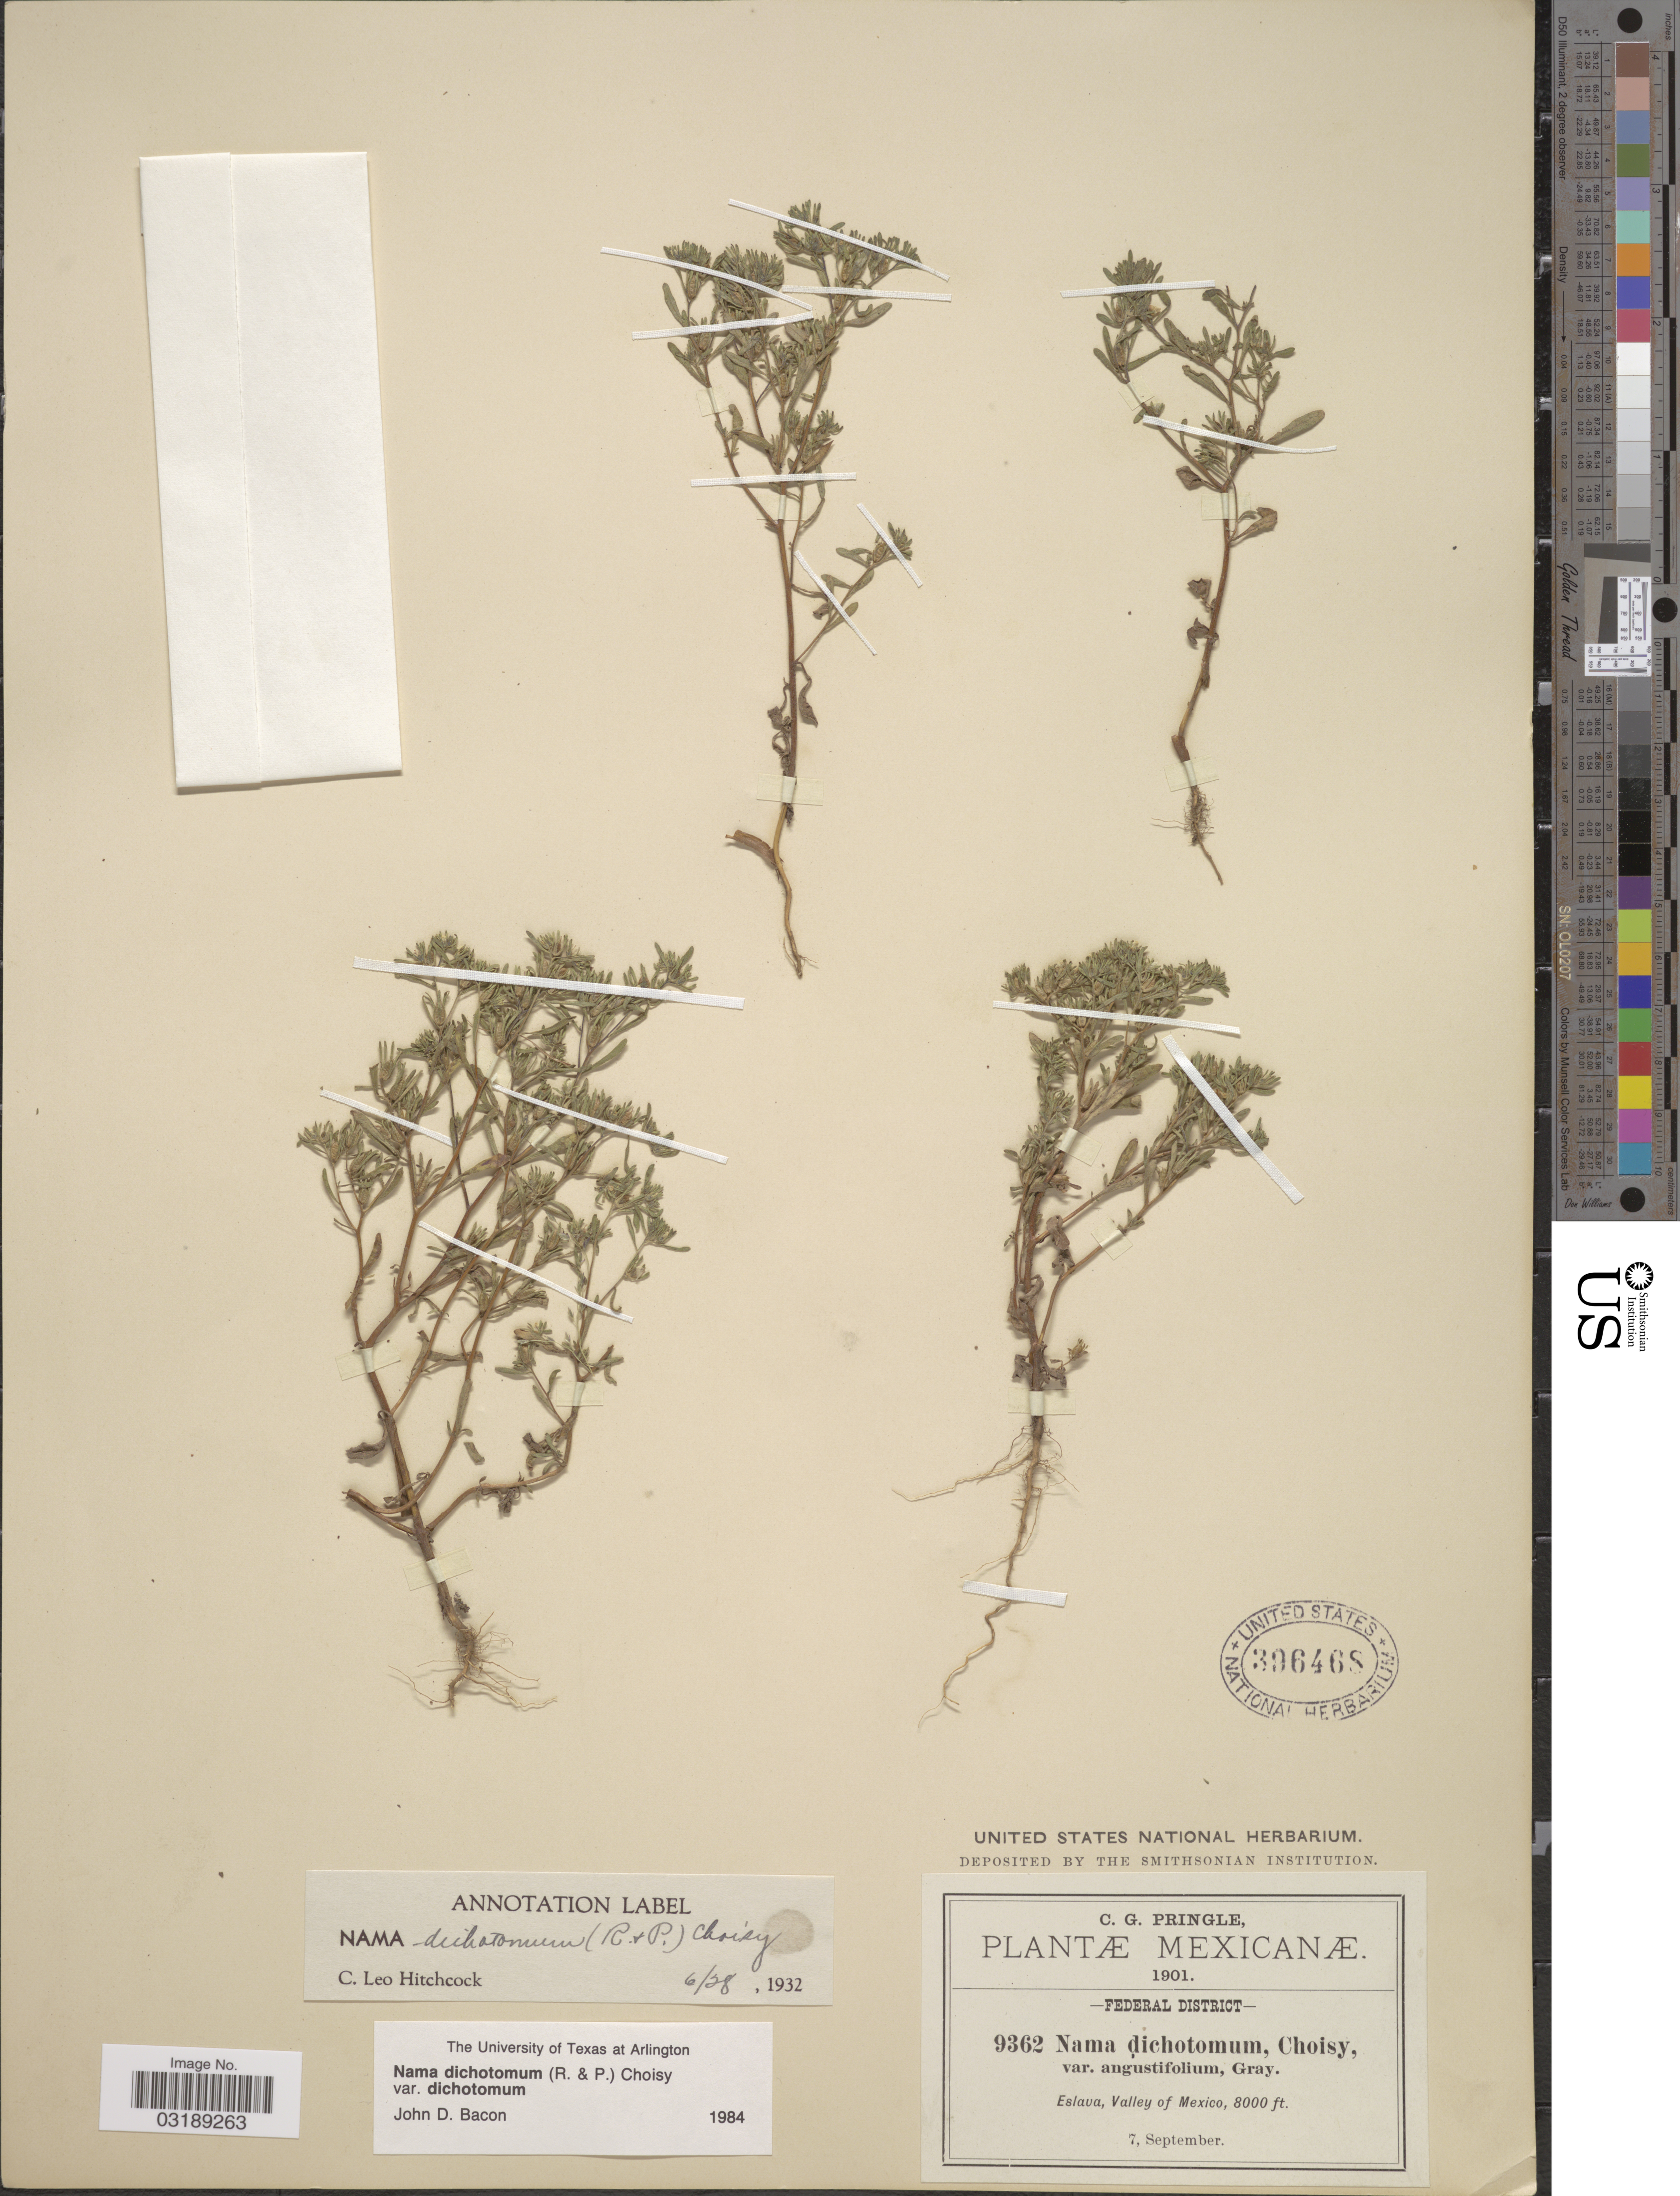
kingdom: Plantae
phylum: Tracheophyta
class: Magnoliopsida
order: Boraginales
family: Namaceae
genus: Nama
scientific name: Nama dichotoma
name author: (Ruiz & Pav.) Choisy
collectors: C. G. Pringle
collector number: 9362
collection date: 1901-09-07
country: Mexico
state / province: Distrito Federal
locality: Federal District, Eslava, Valley of Mexico.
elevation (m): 2438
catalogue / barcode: US 396468